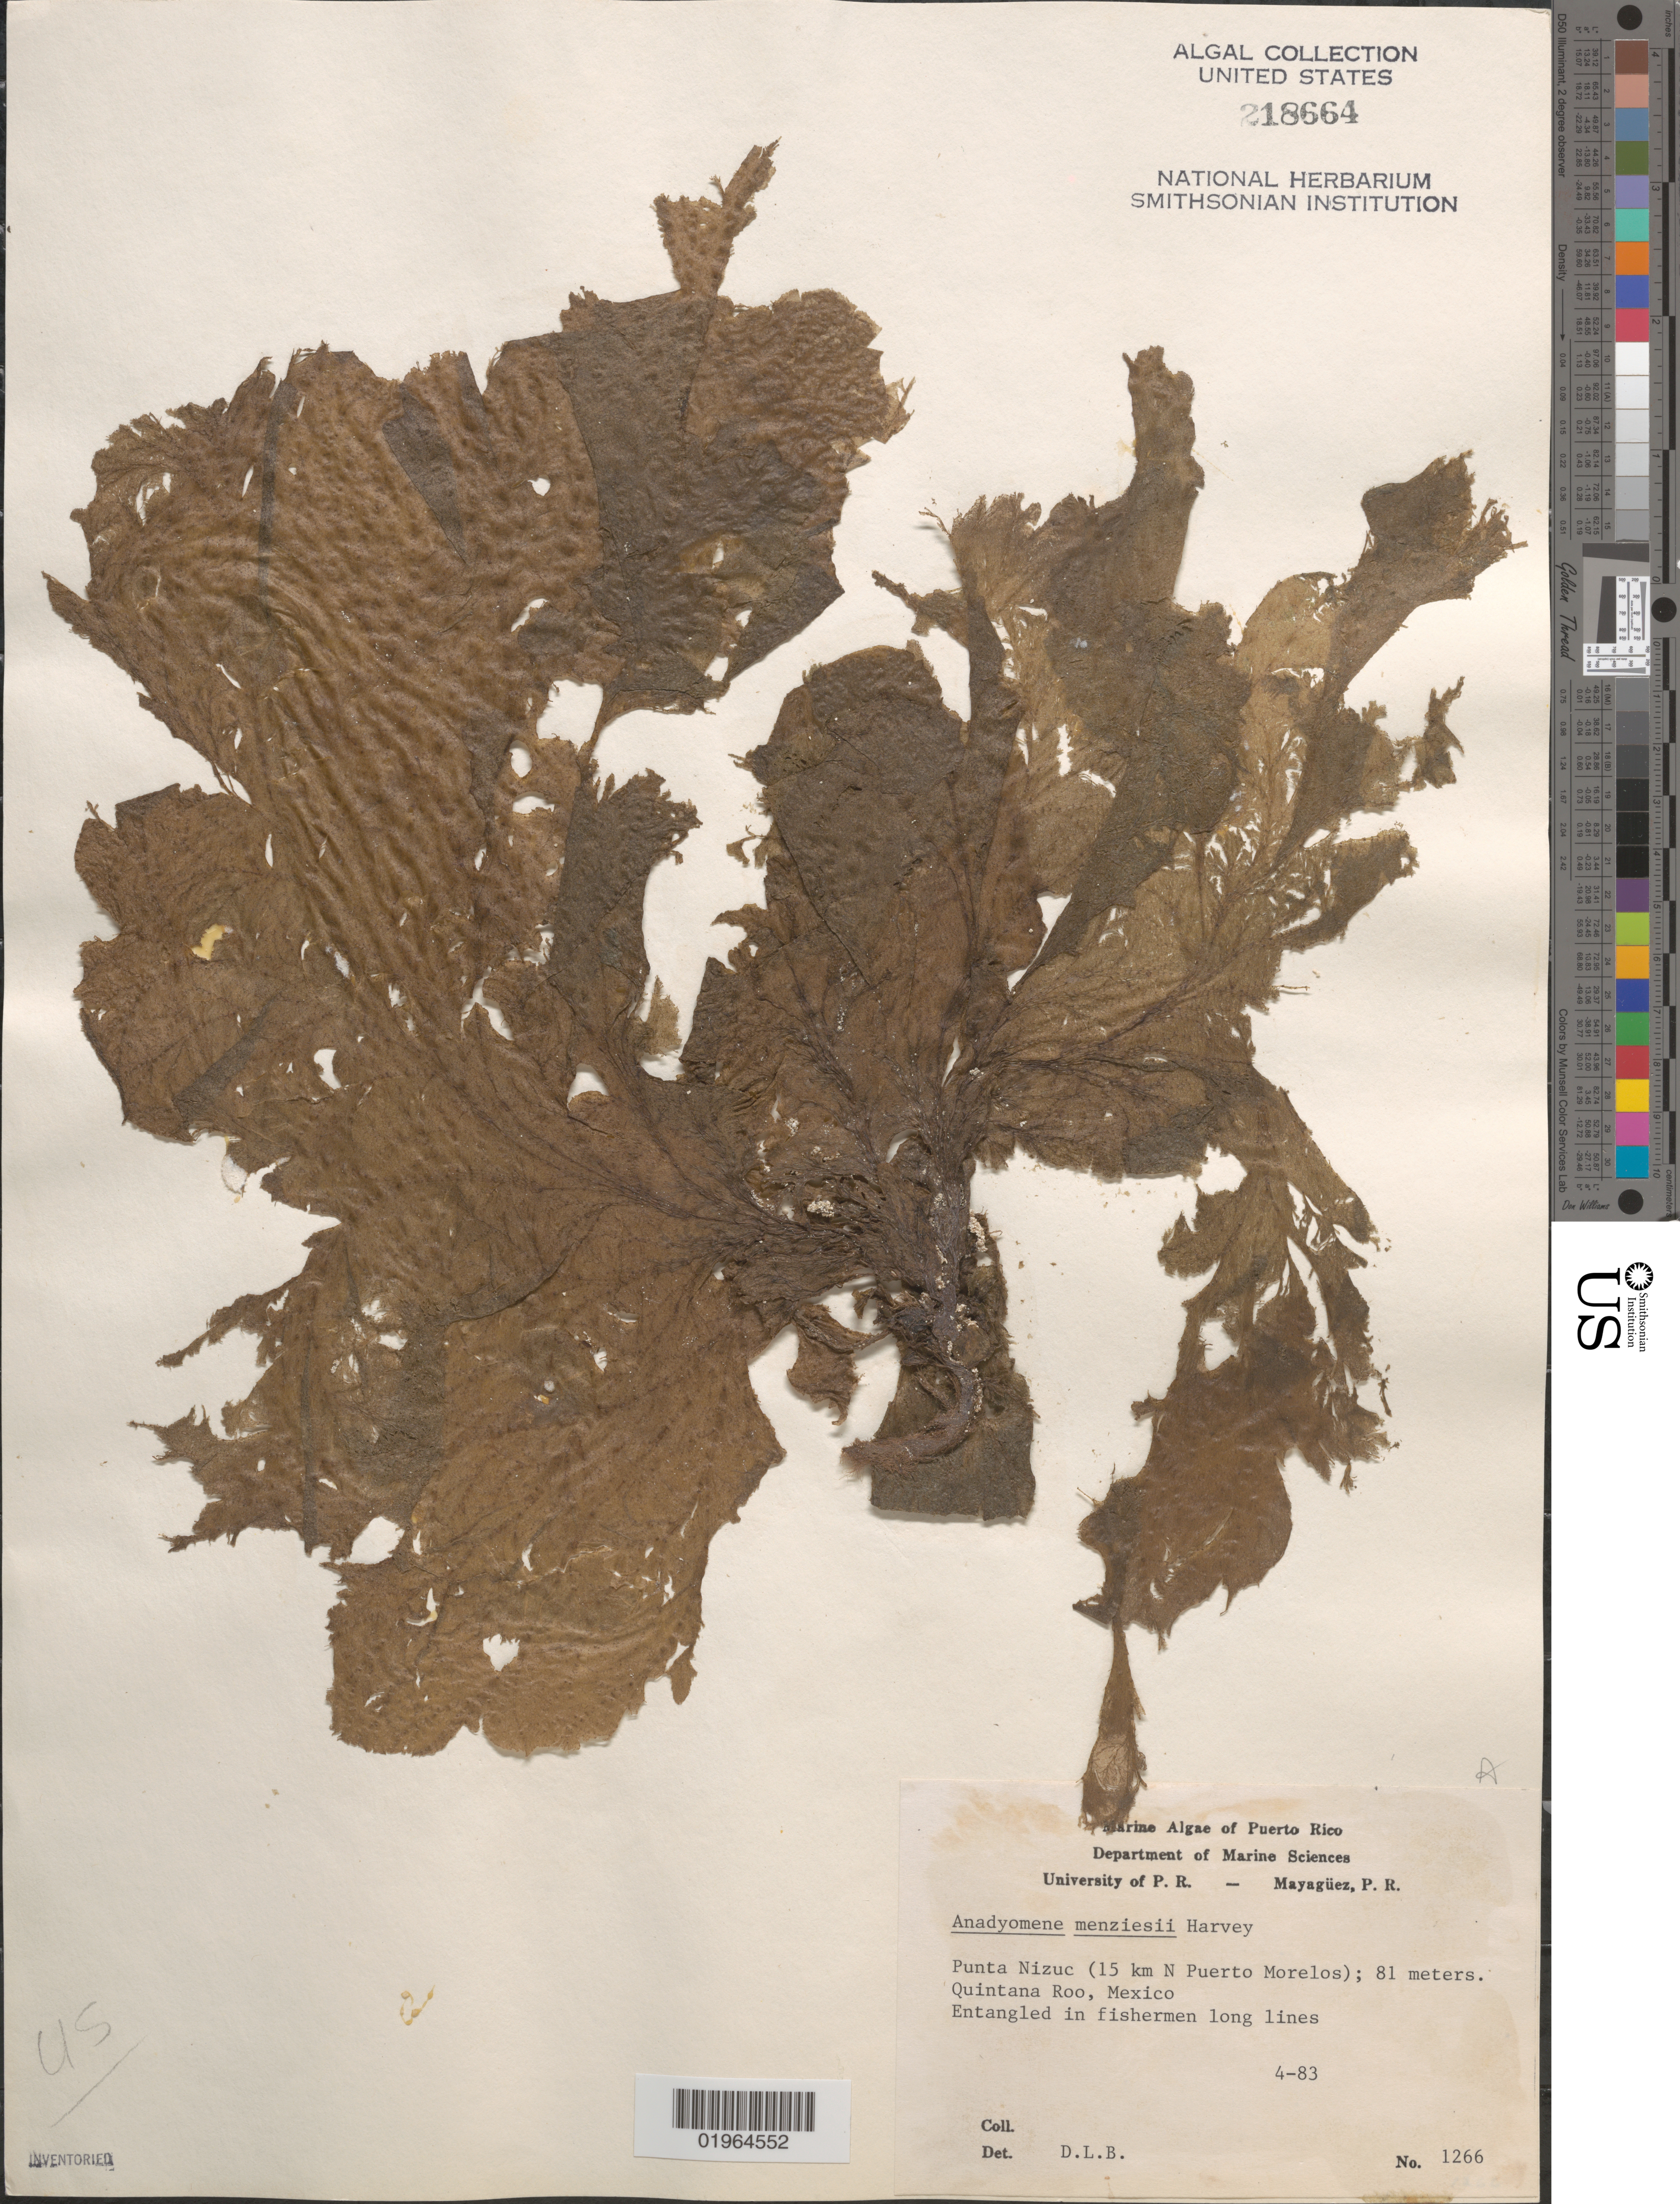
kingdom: Plantae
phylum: Chlorophyta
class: Ulvophyceae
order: Cladophorales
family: Anadyomenaceae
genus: Anadyomene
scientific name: Anadyomene menziesii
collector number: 1266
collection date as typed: Apr 83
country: Mexico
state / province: Quintana Roo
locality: Punta Nizuc (15 km N Puerto Morelos).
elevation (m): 81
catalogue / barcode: US 218664